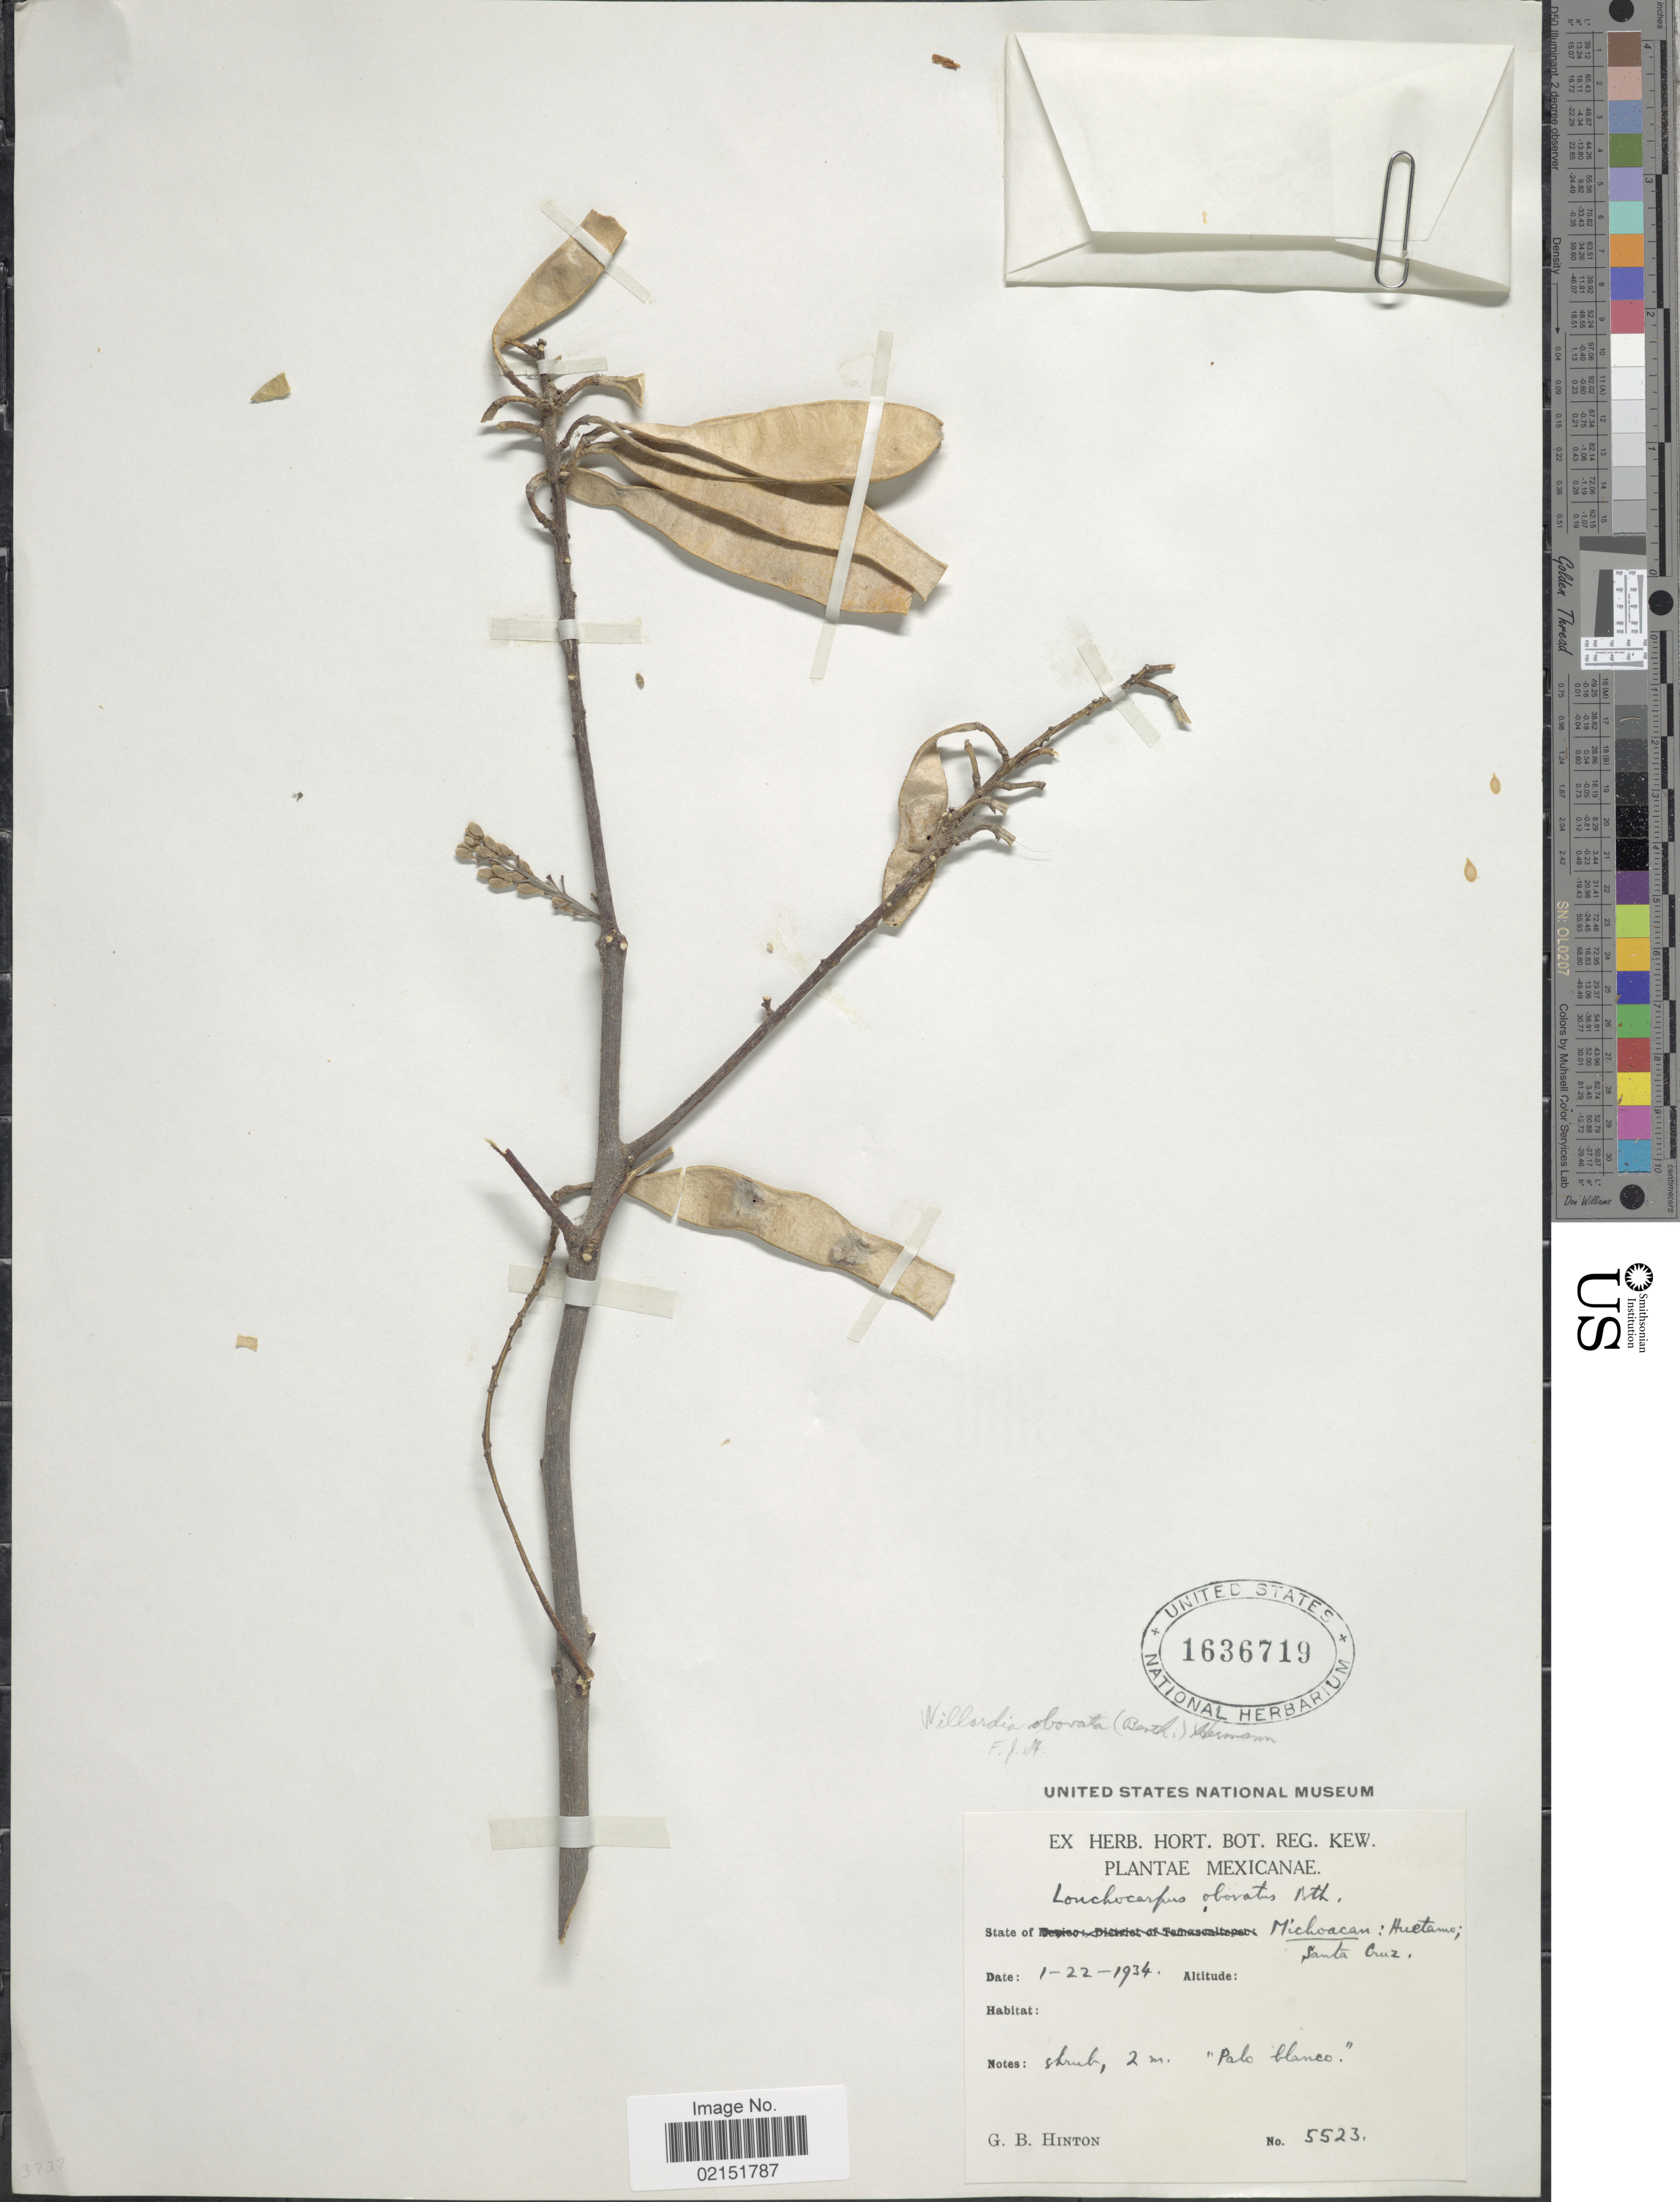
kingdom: Plantae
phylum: Tracheophyta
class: Magnoliopsida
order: Fabales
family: Fabaceae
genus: Lonchocarpus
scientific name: Lonchocarpus obovatus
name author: Benth.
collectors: G. B. Hinton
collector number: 5523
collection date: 1934-01-22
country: Mexico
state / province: Michoacán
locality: Huetamo; Santo Cruz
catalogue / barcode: US 1636719